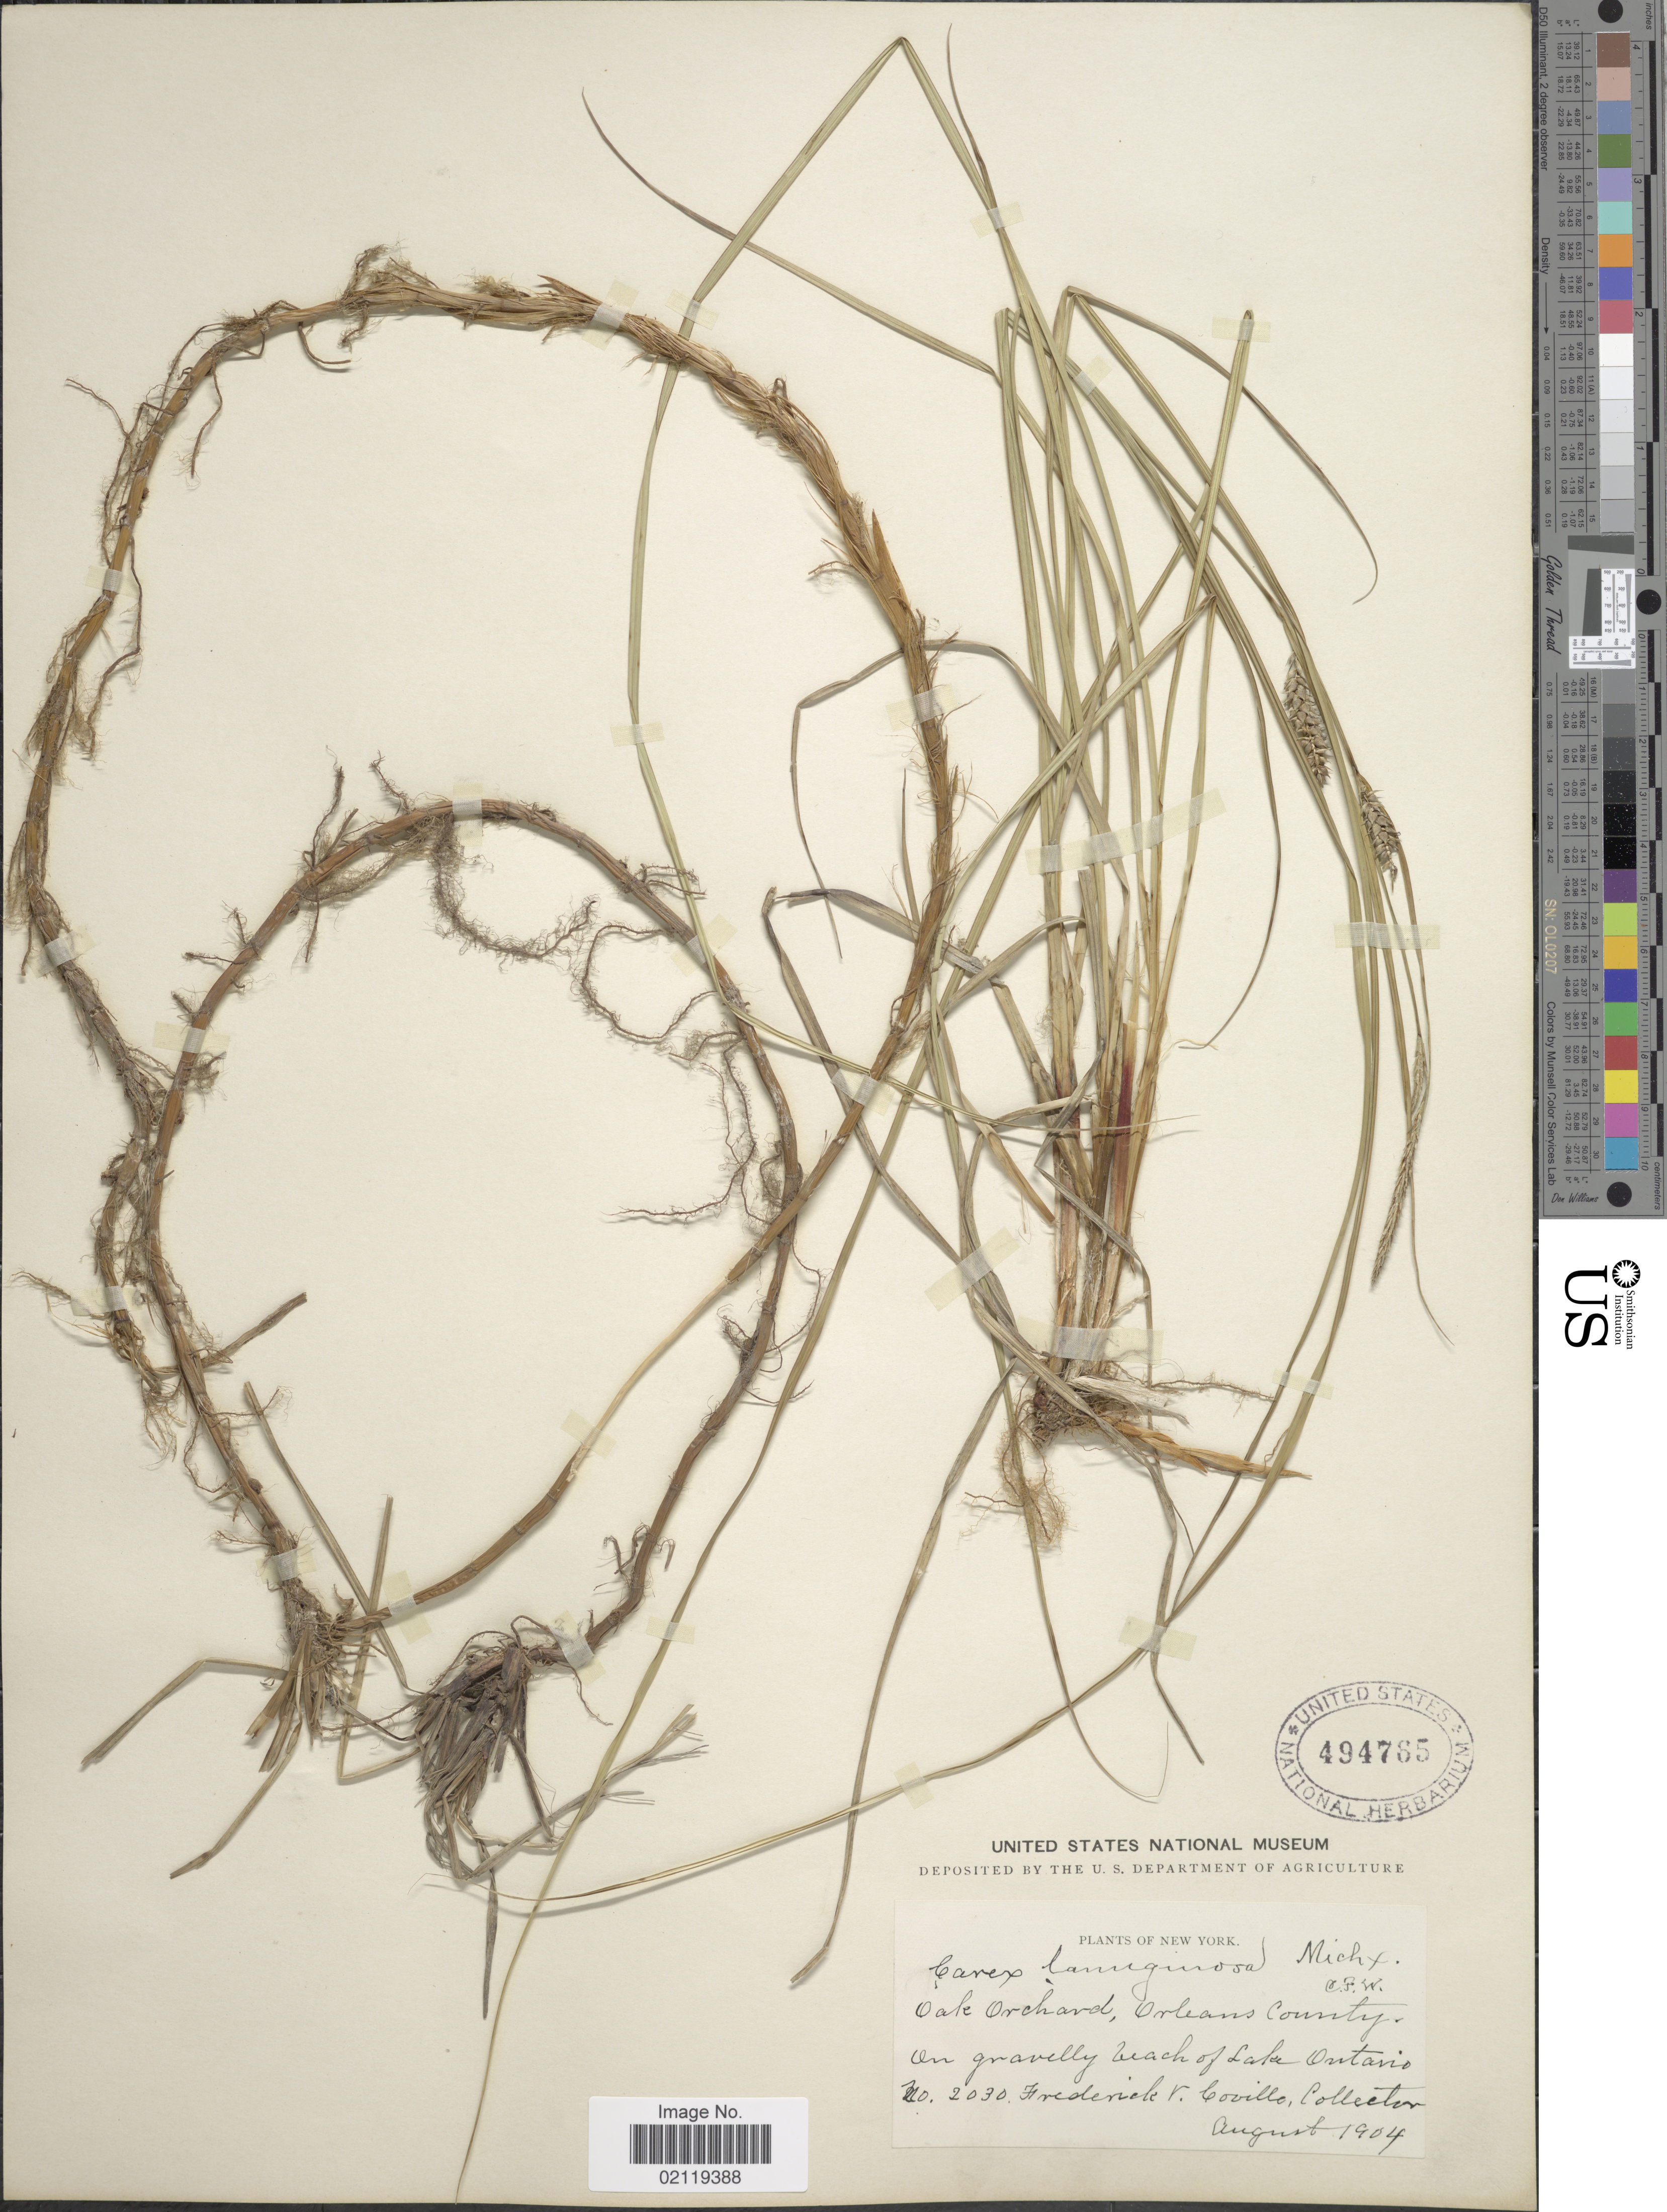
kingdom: Plantae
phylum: Tracheophyta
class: Liliopsida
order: Poales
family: Cyperaceae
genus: Carex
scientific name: Carex pellita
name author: Muhl. ex Willd.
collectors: F. V. Coville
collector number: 2030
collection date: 1904-08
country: United States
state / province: New York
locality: Oak Orchard, Orleans County. On gravelly beach of Lake Ontario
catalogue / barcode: US 494765